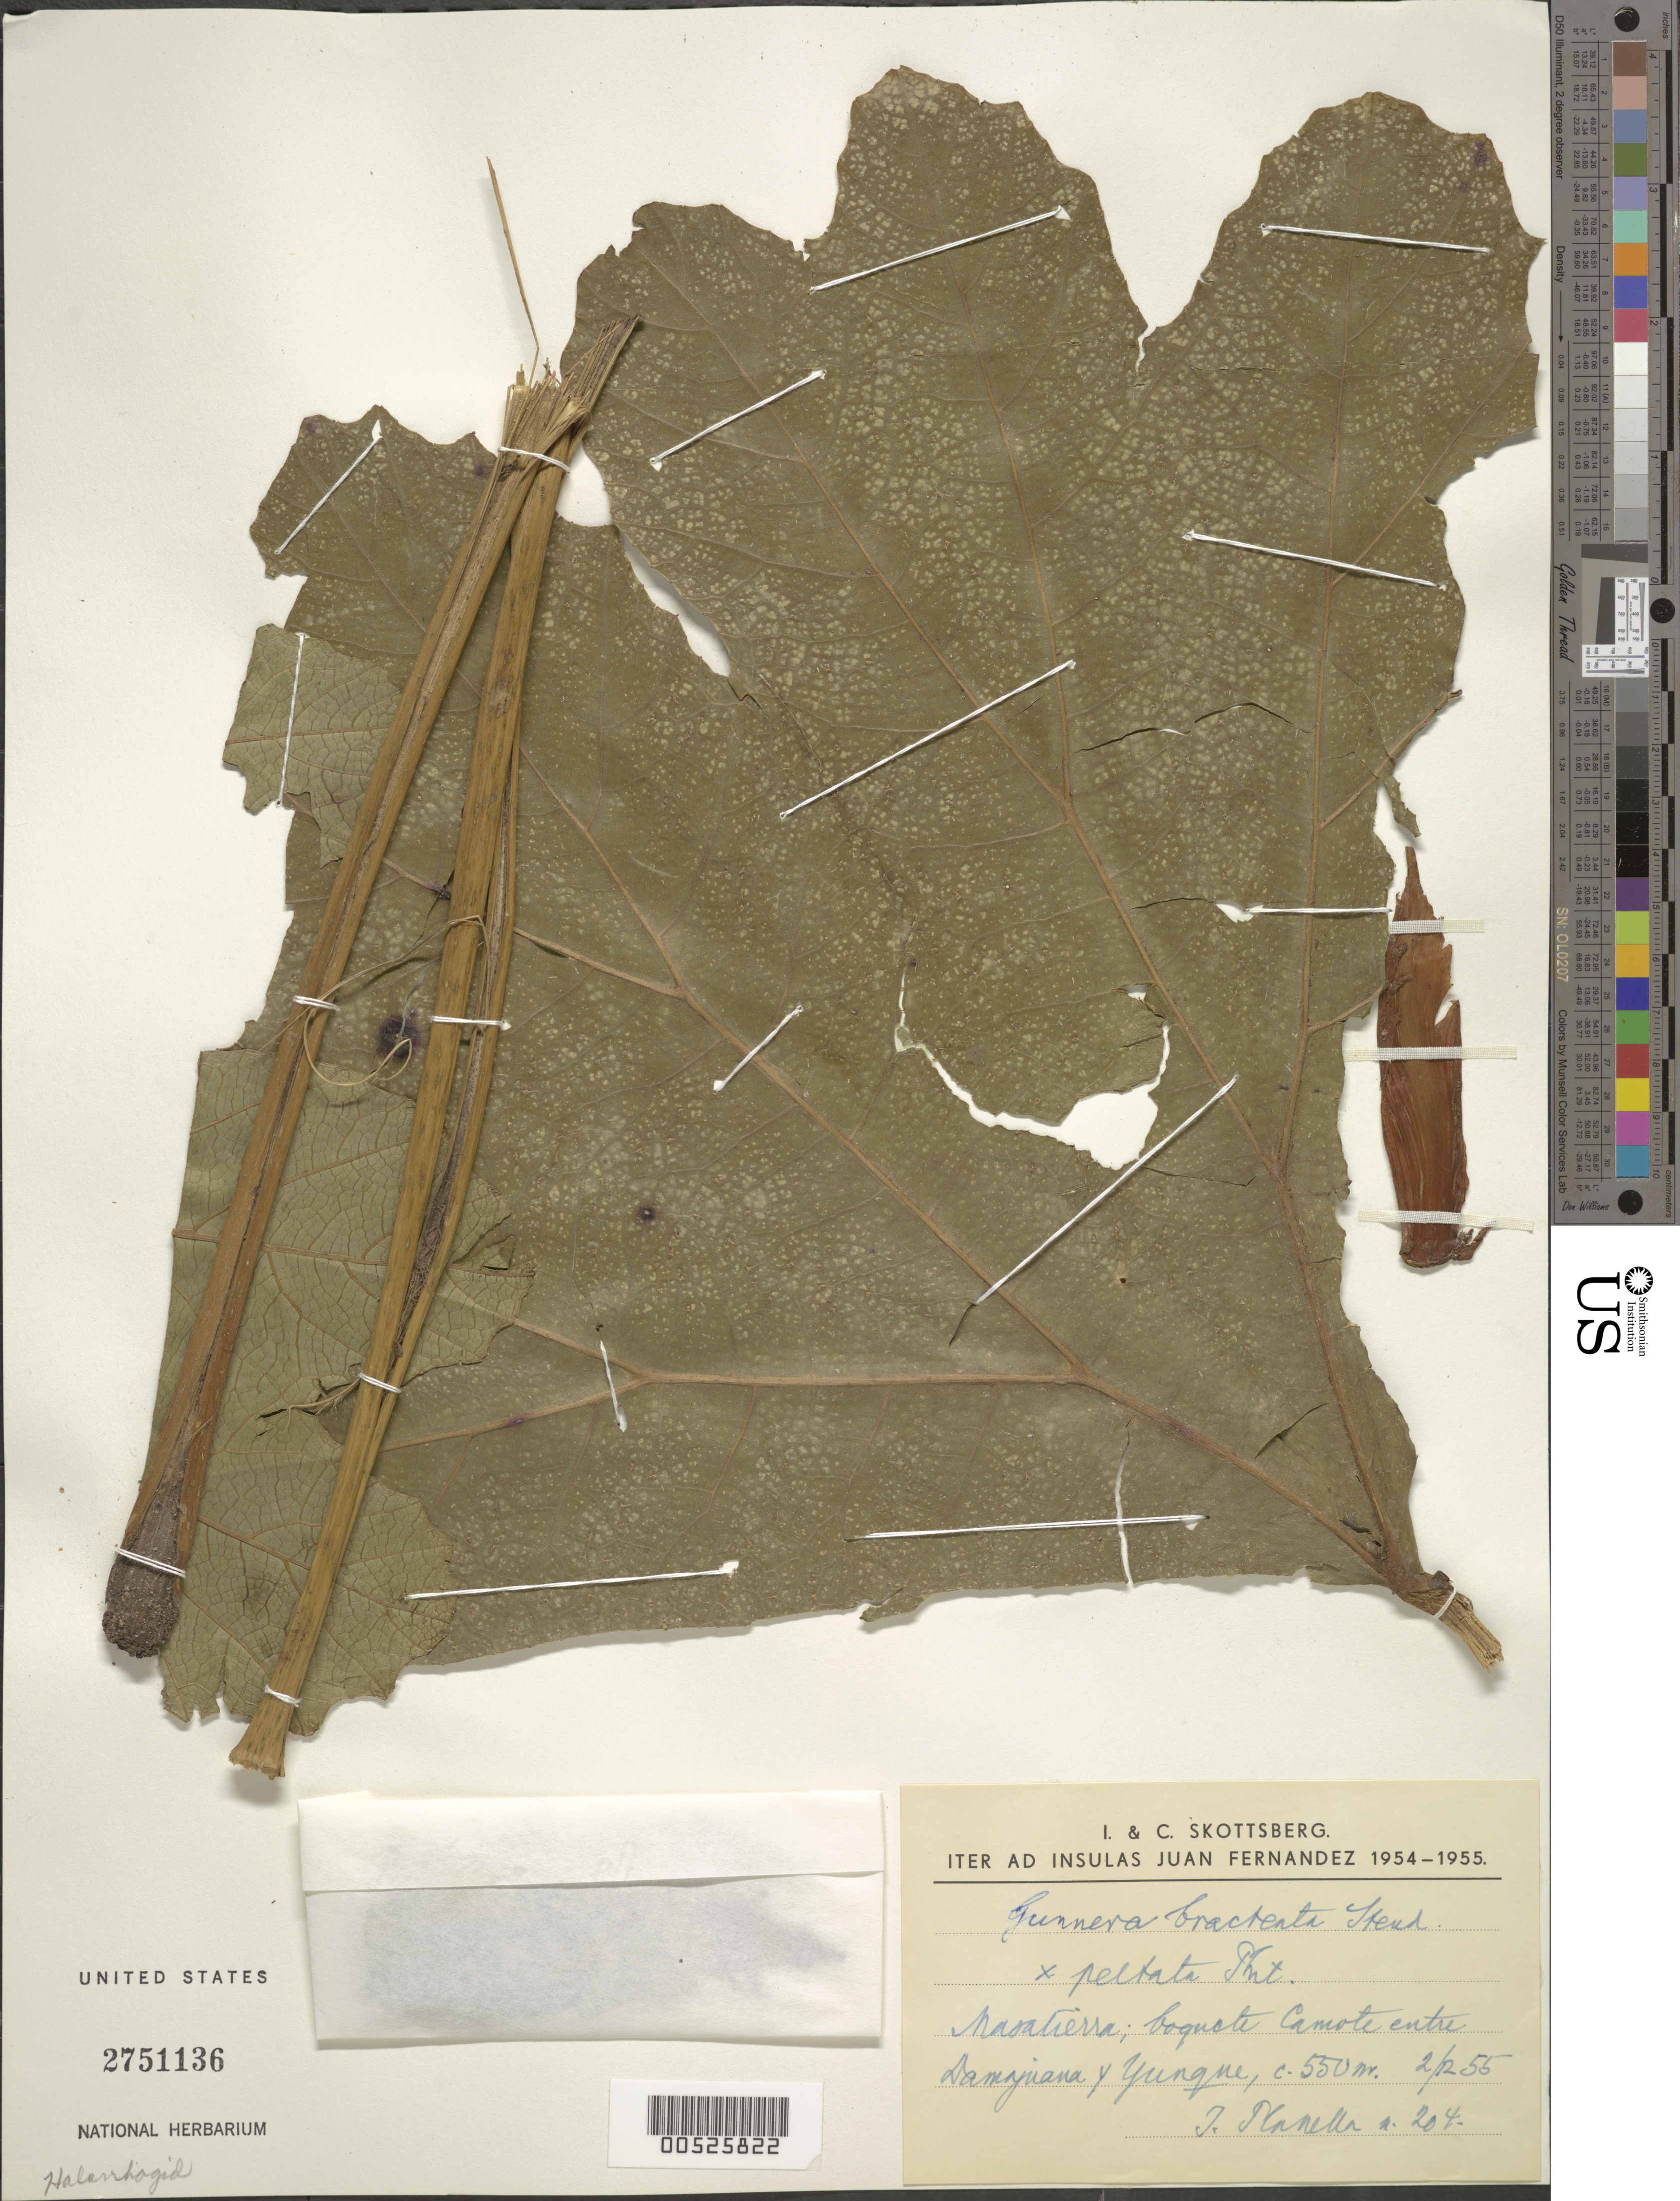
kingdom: Plantae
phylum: Tracheophyta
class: Magnoliopsida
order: Gunnerales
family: Gunneraceae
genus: Gunnera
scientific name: Gunnera bracteata x G. peltata Phil.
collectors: I. Planella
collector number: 204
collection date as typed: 02 Dec 1955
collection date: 1955-12-02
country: Chile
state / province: Valparaíso (V)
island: Isla Más a Tierra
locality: Boquete Comote entre Damayriana y Yunque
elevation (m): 550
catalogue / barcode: US 2751136